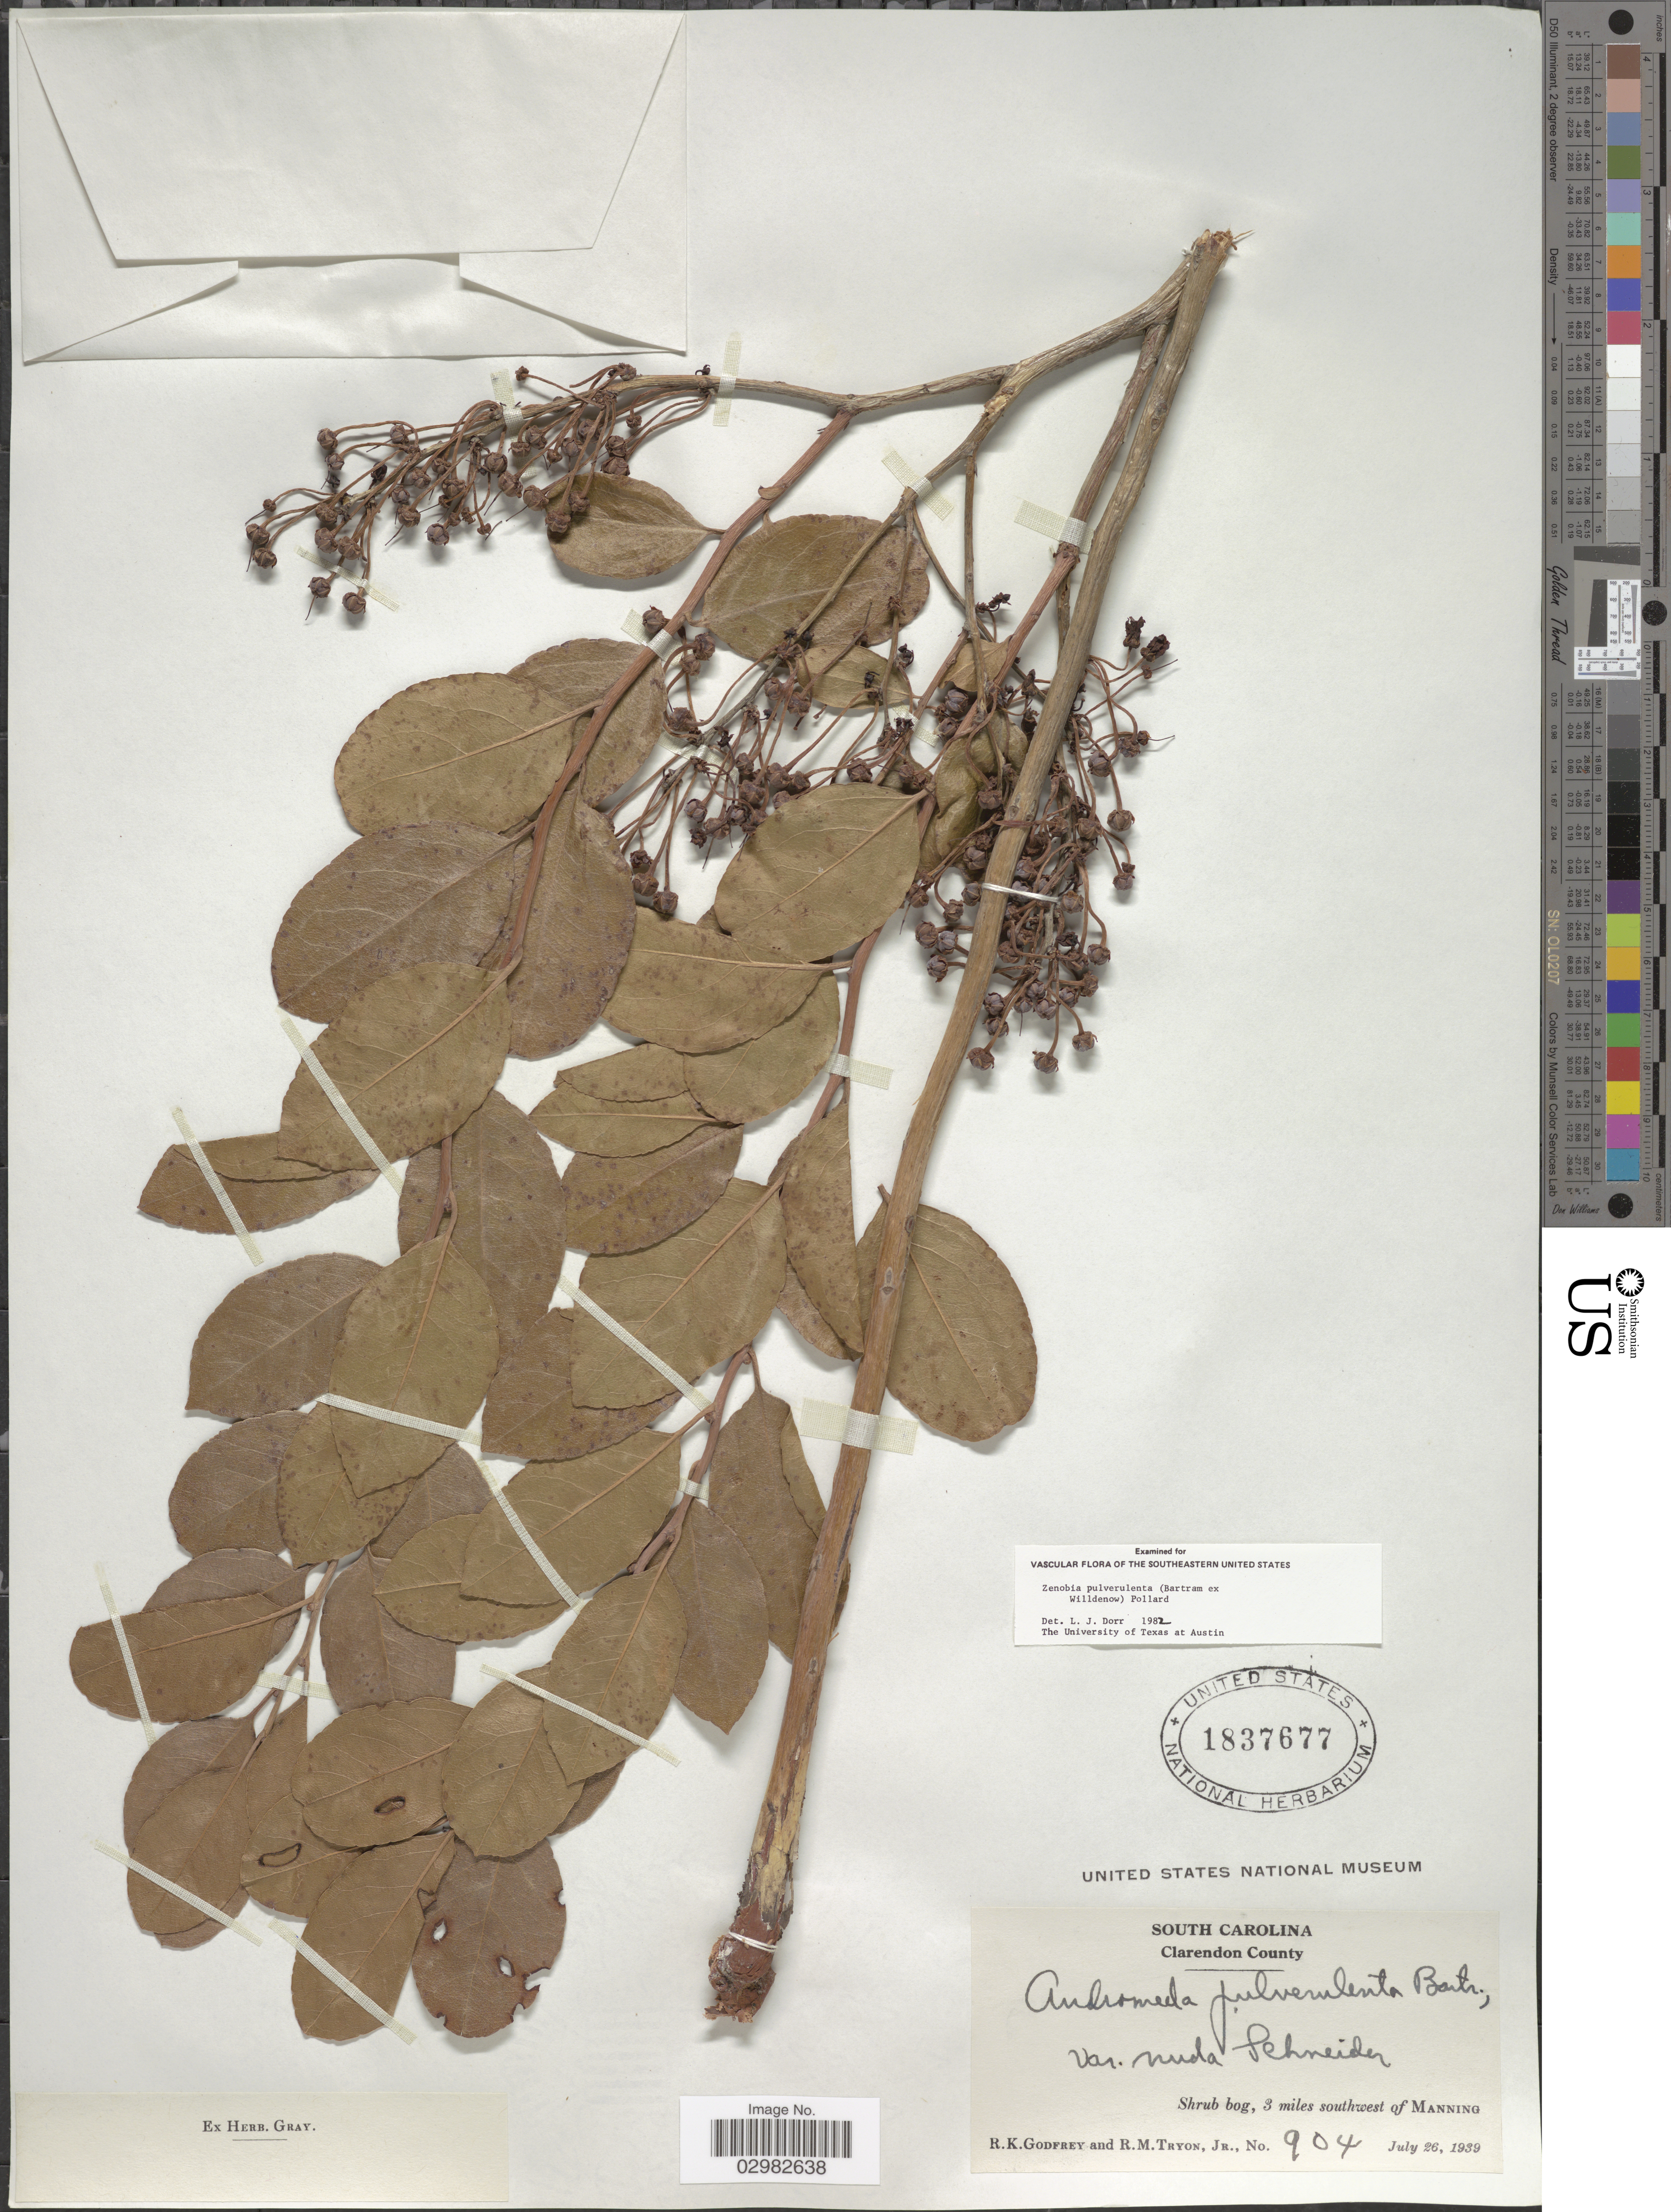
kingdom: Plantae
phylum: Tracheophyta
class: Magnoliopsida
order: Ericales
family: Ericaceae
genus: Zenobia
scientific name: Zenobia pulverulenta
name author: (W. Bartram ex Willd.) Pollard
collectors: R. K. Godfrey & R. Tryon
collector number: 904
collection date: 1939-07-26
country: United States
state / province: South Carolina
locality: Clarendon County, 3 miles southwest of Manning.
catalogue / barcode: US 1837677